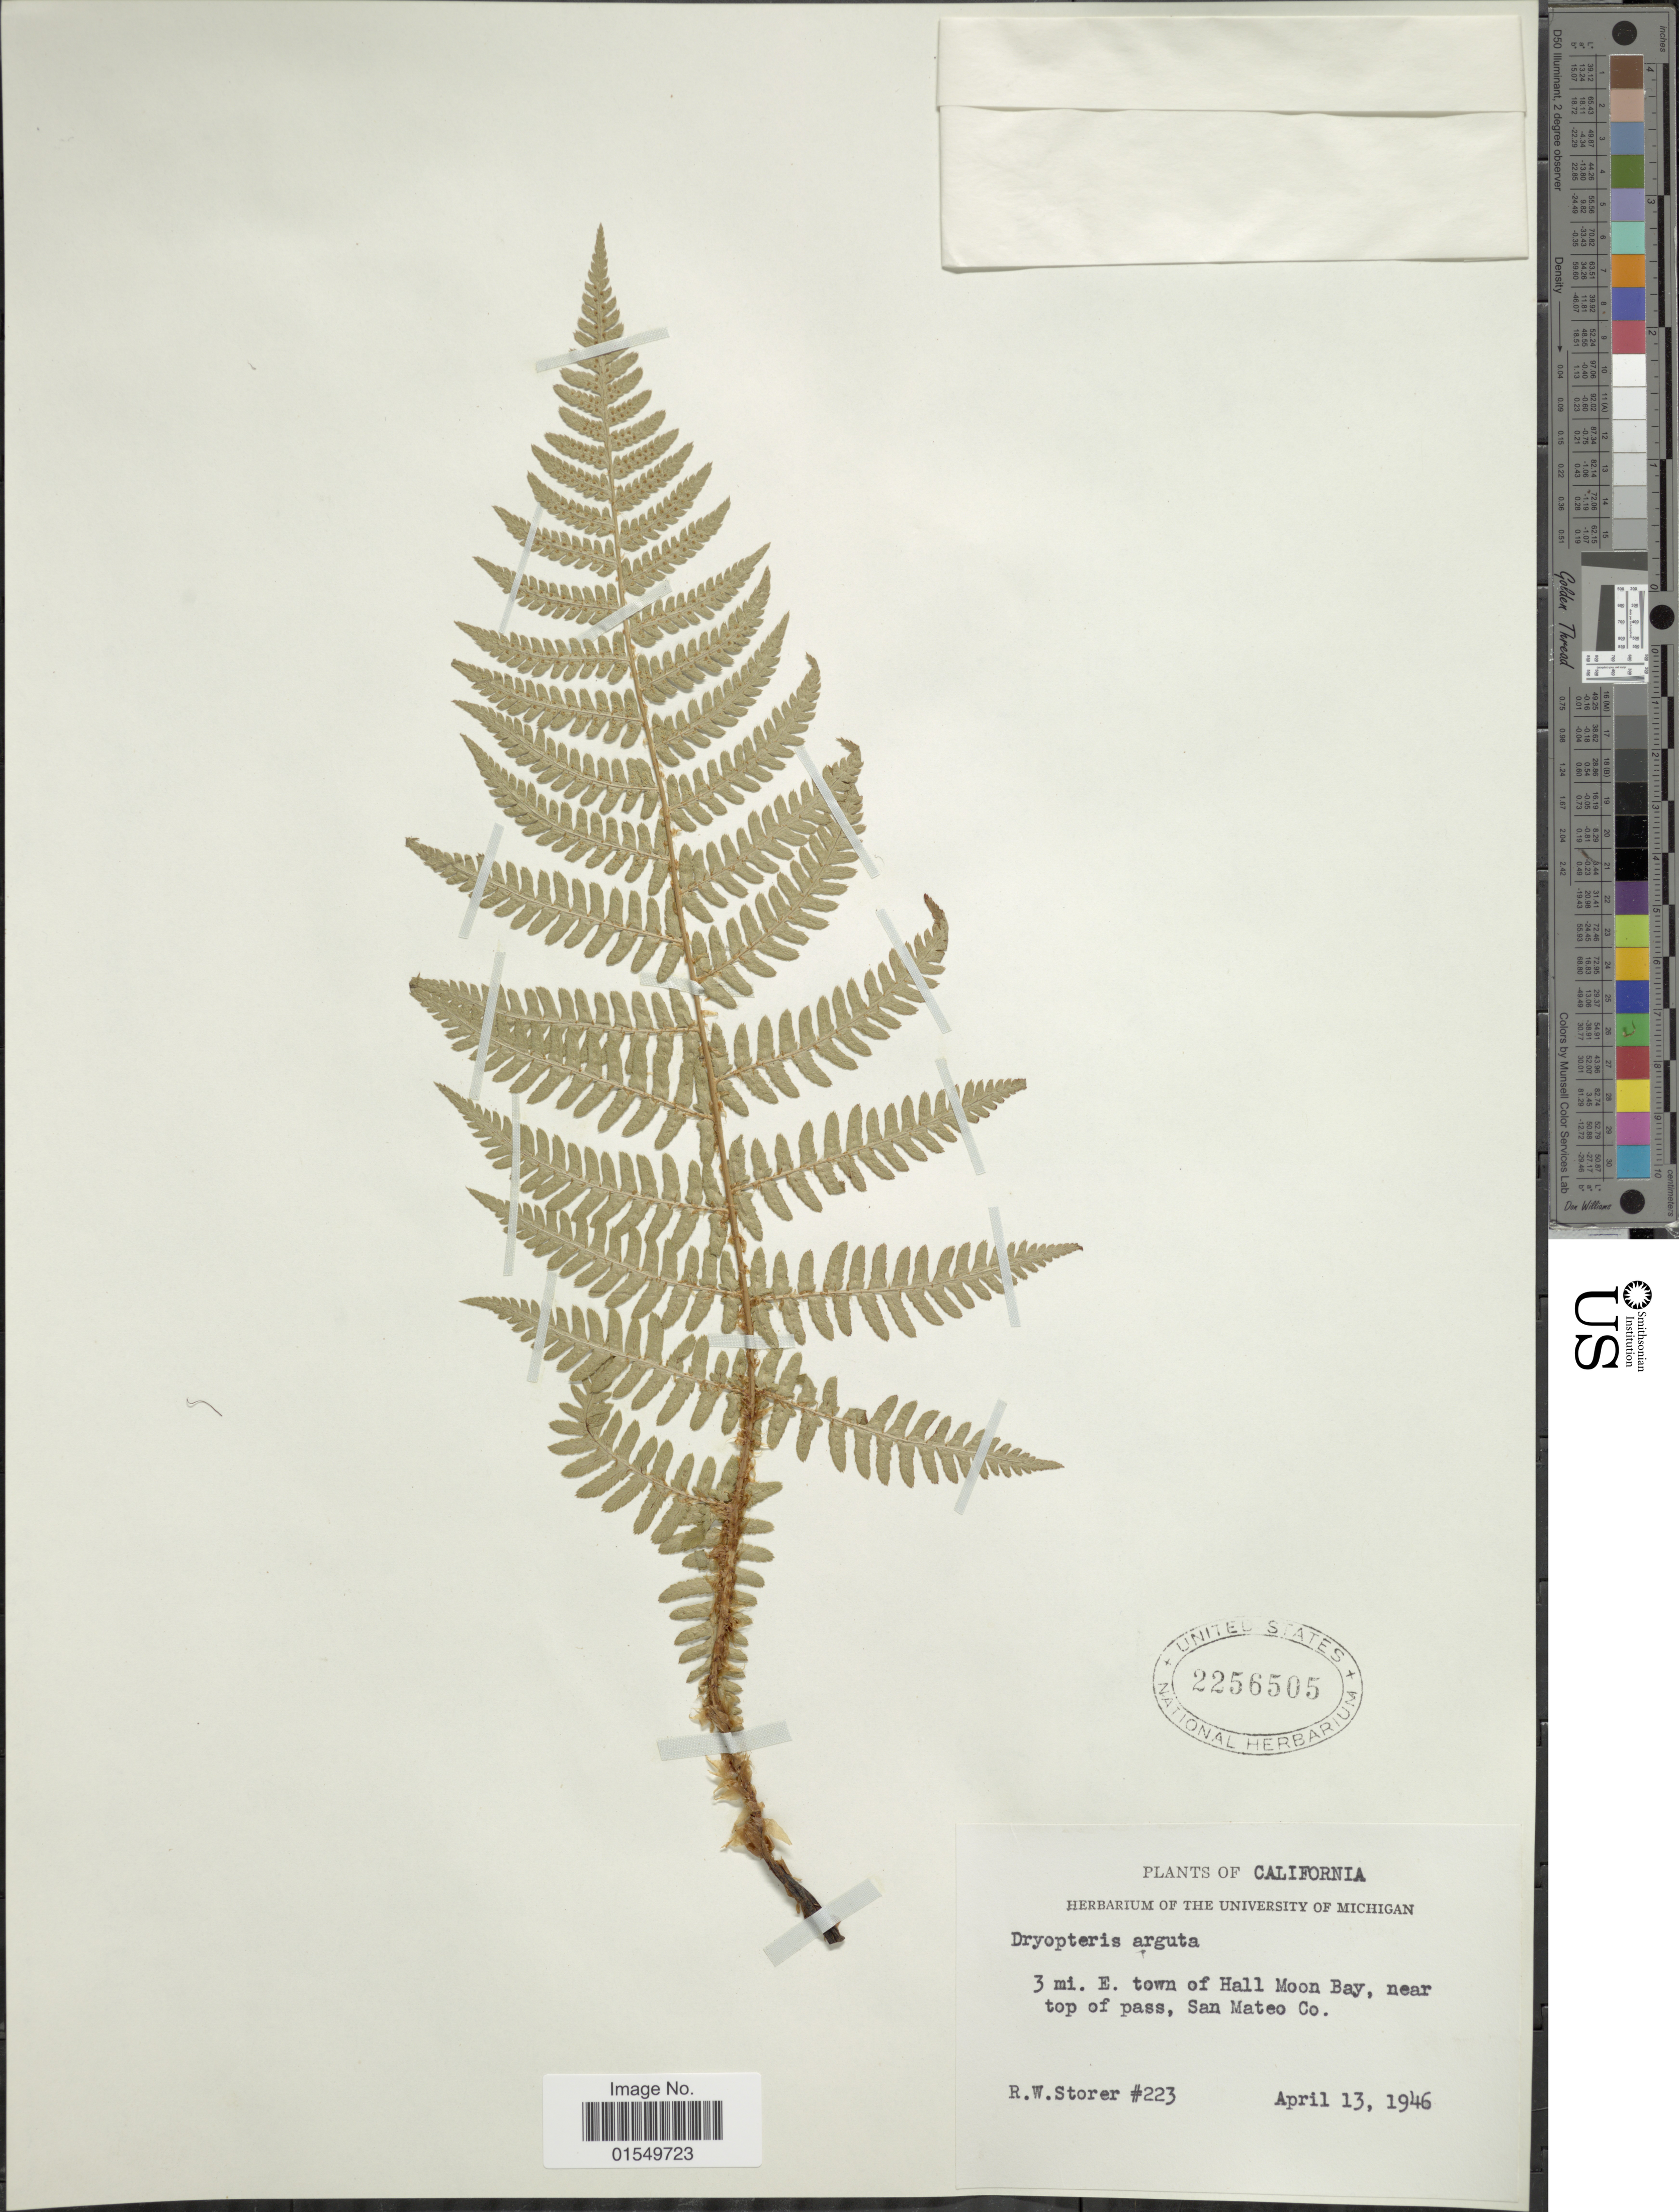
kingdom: Plantae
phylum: Tracheophyta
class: Polypodiopsida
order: Polypodiales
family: Dryopteridaceae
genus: Dryopteris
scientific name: Dryopteris arguta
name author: (Kaulf.) Maxon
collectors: R. Storer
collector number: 223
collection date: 1946-04-13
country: United States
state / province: California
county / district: San Mateo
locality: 3 mi. E. town of Hall Moon Bay, neartop of pass, San Mateo Co.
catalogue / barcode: US 2256505